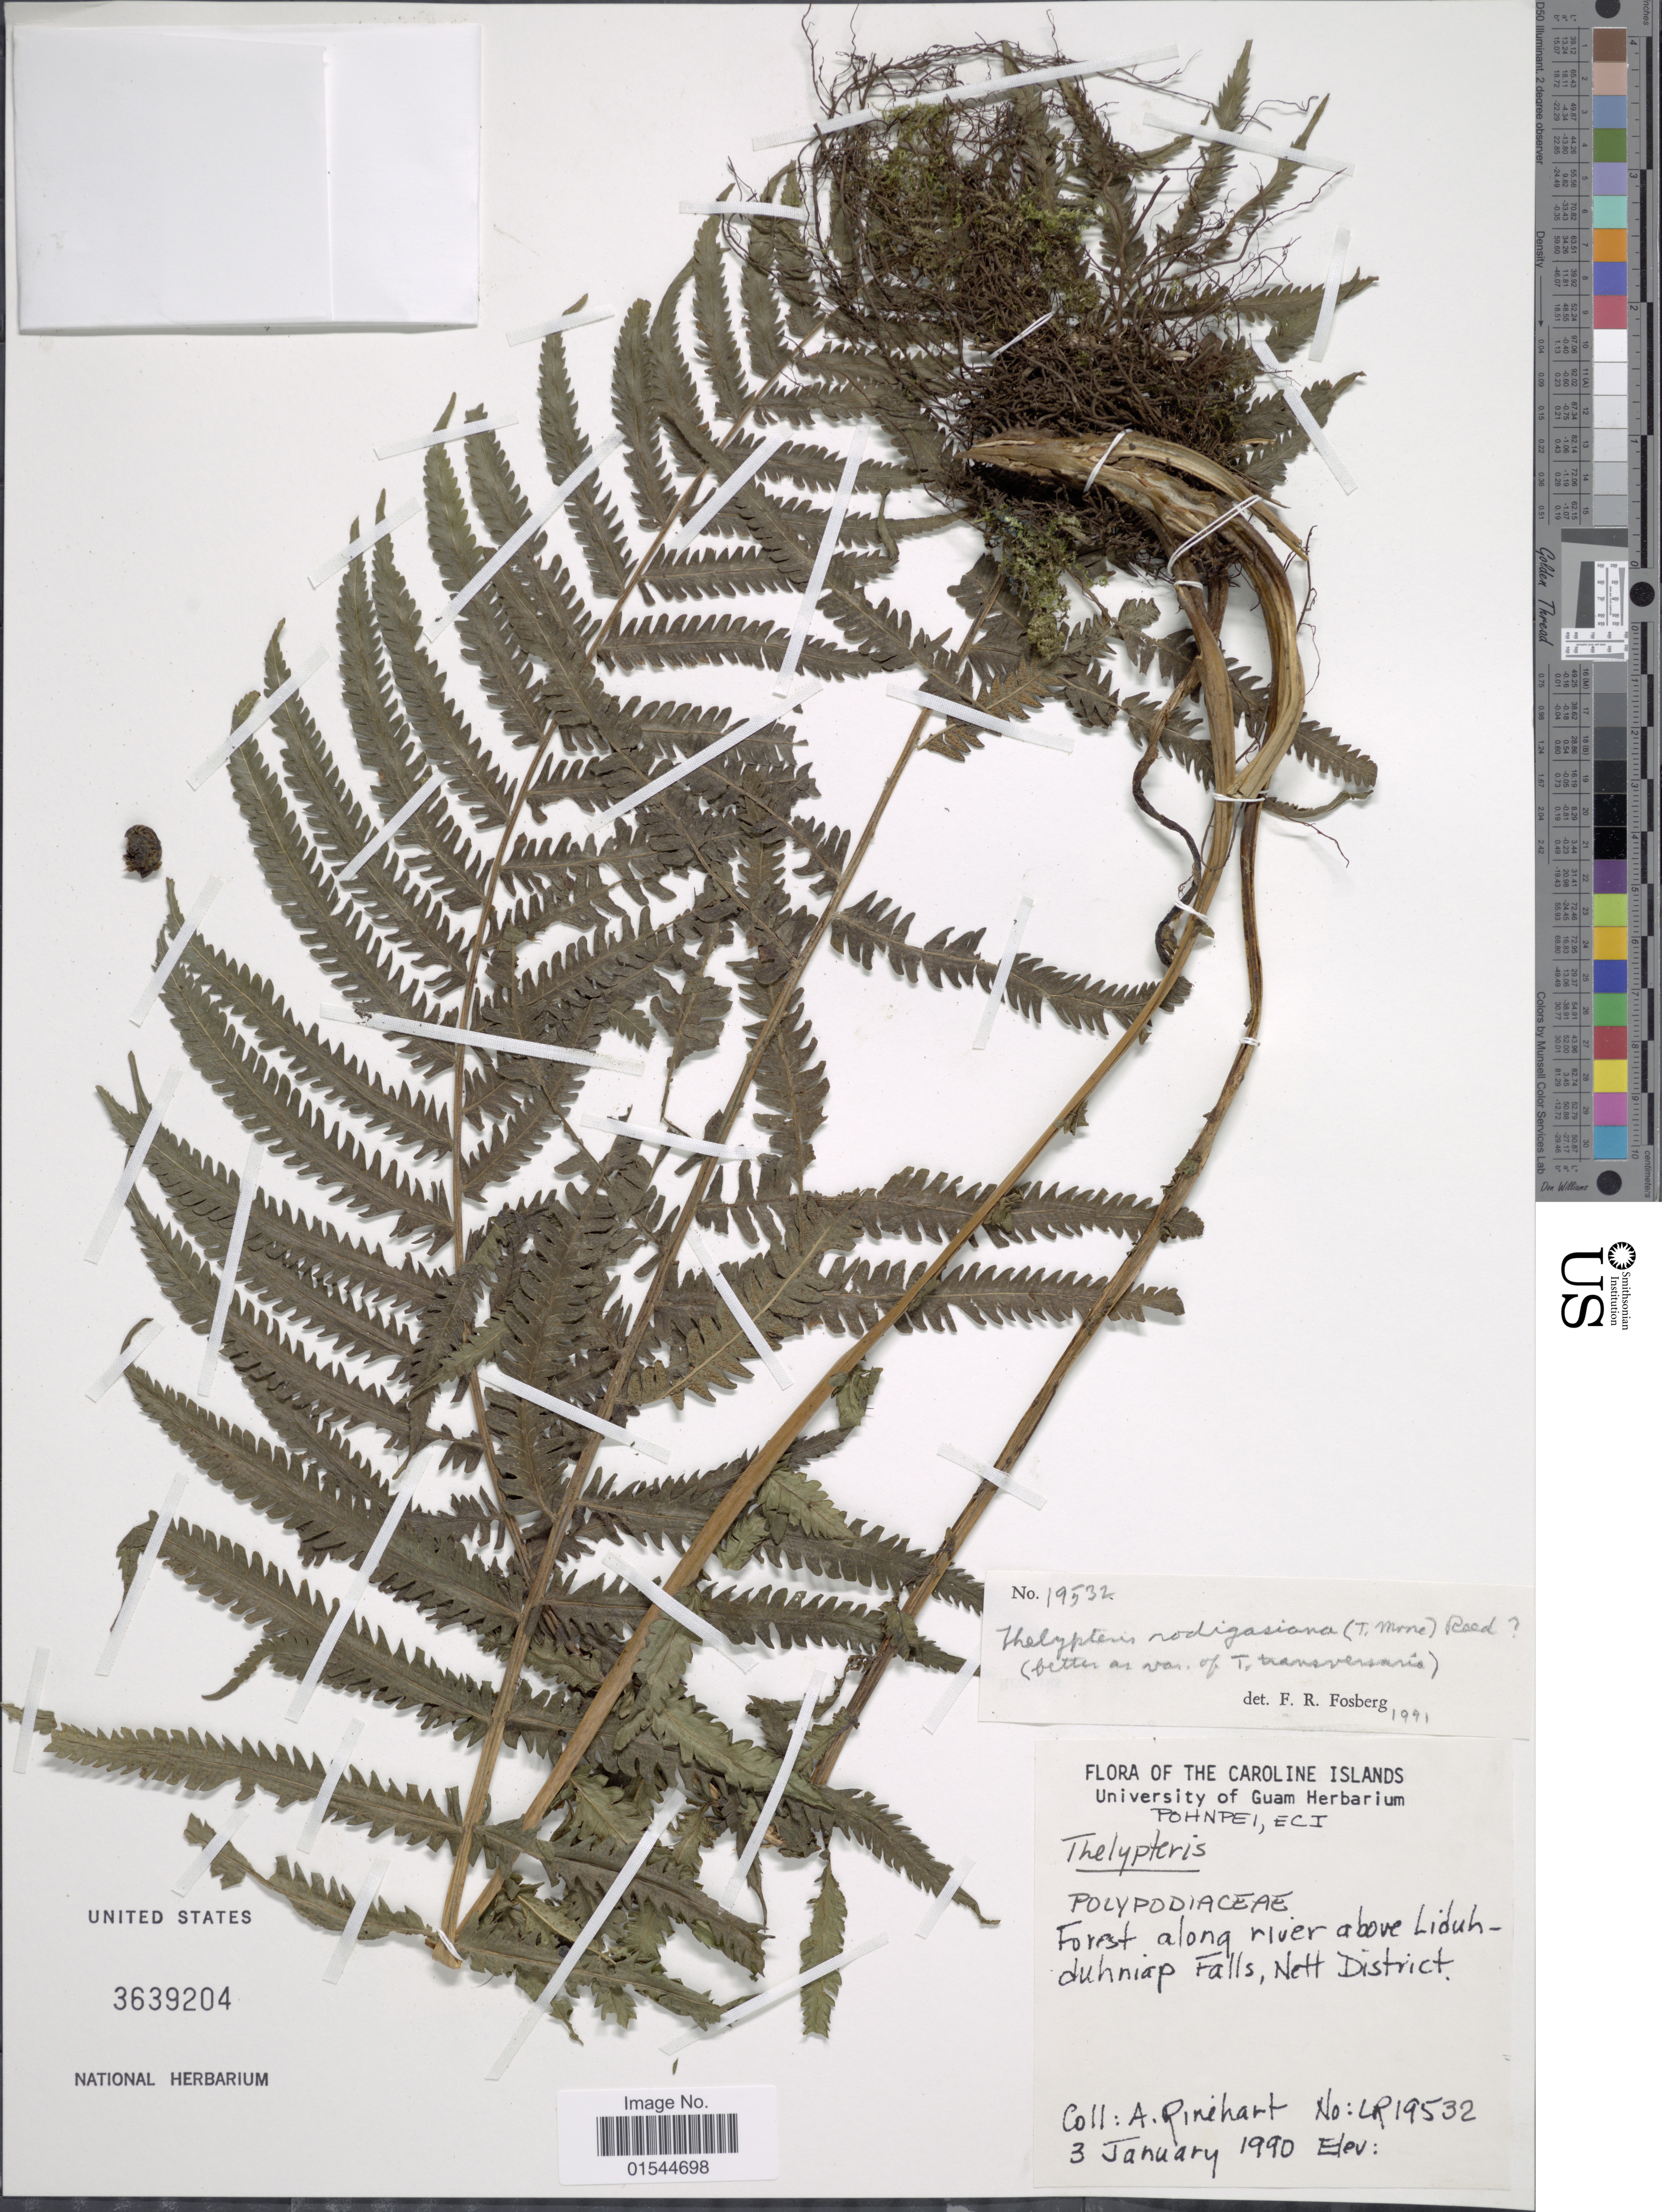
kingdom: Plantae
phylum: Tracheophyta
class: Polypodiopsida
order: Polypodiales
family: Thelypteridaceae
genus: Pneumatopteris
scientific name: Pneumatopteris transversaria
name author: (Brack.) Holttum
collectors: A. Rinehart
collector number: LR19532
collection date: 1990-01-03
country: Kiribati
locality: Caroline Islands, forest along river above Liduhduhniap Falls, Nett District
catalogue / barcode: US 3639204